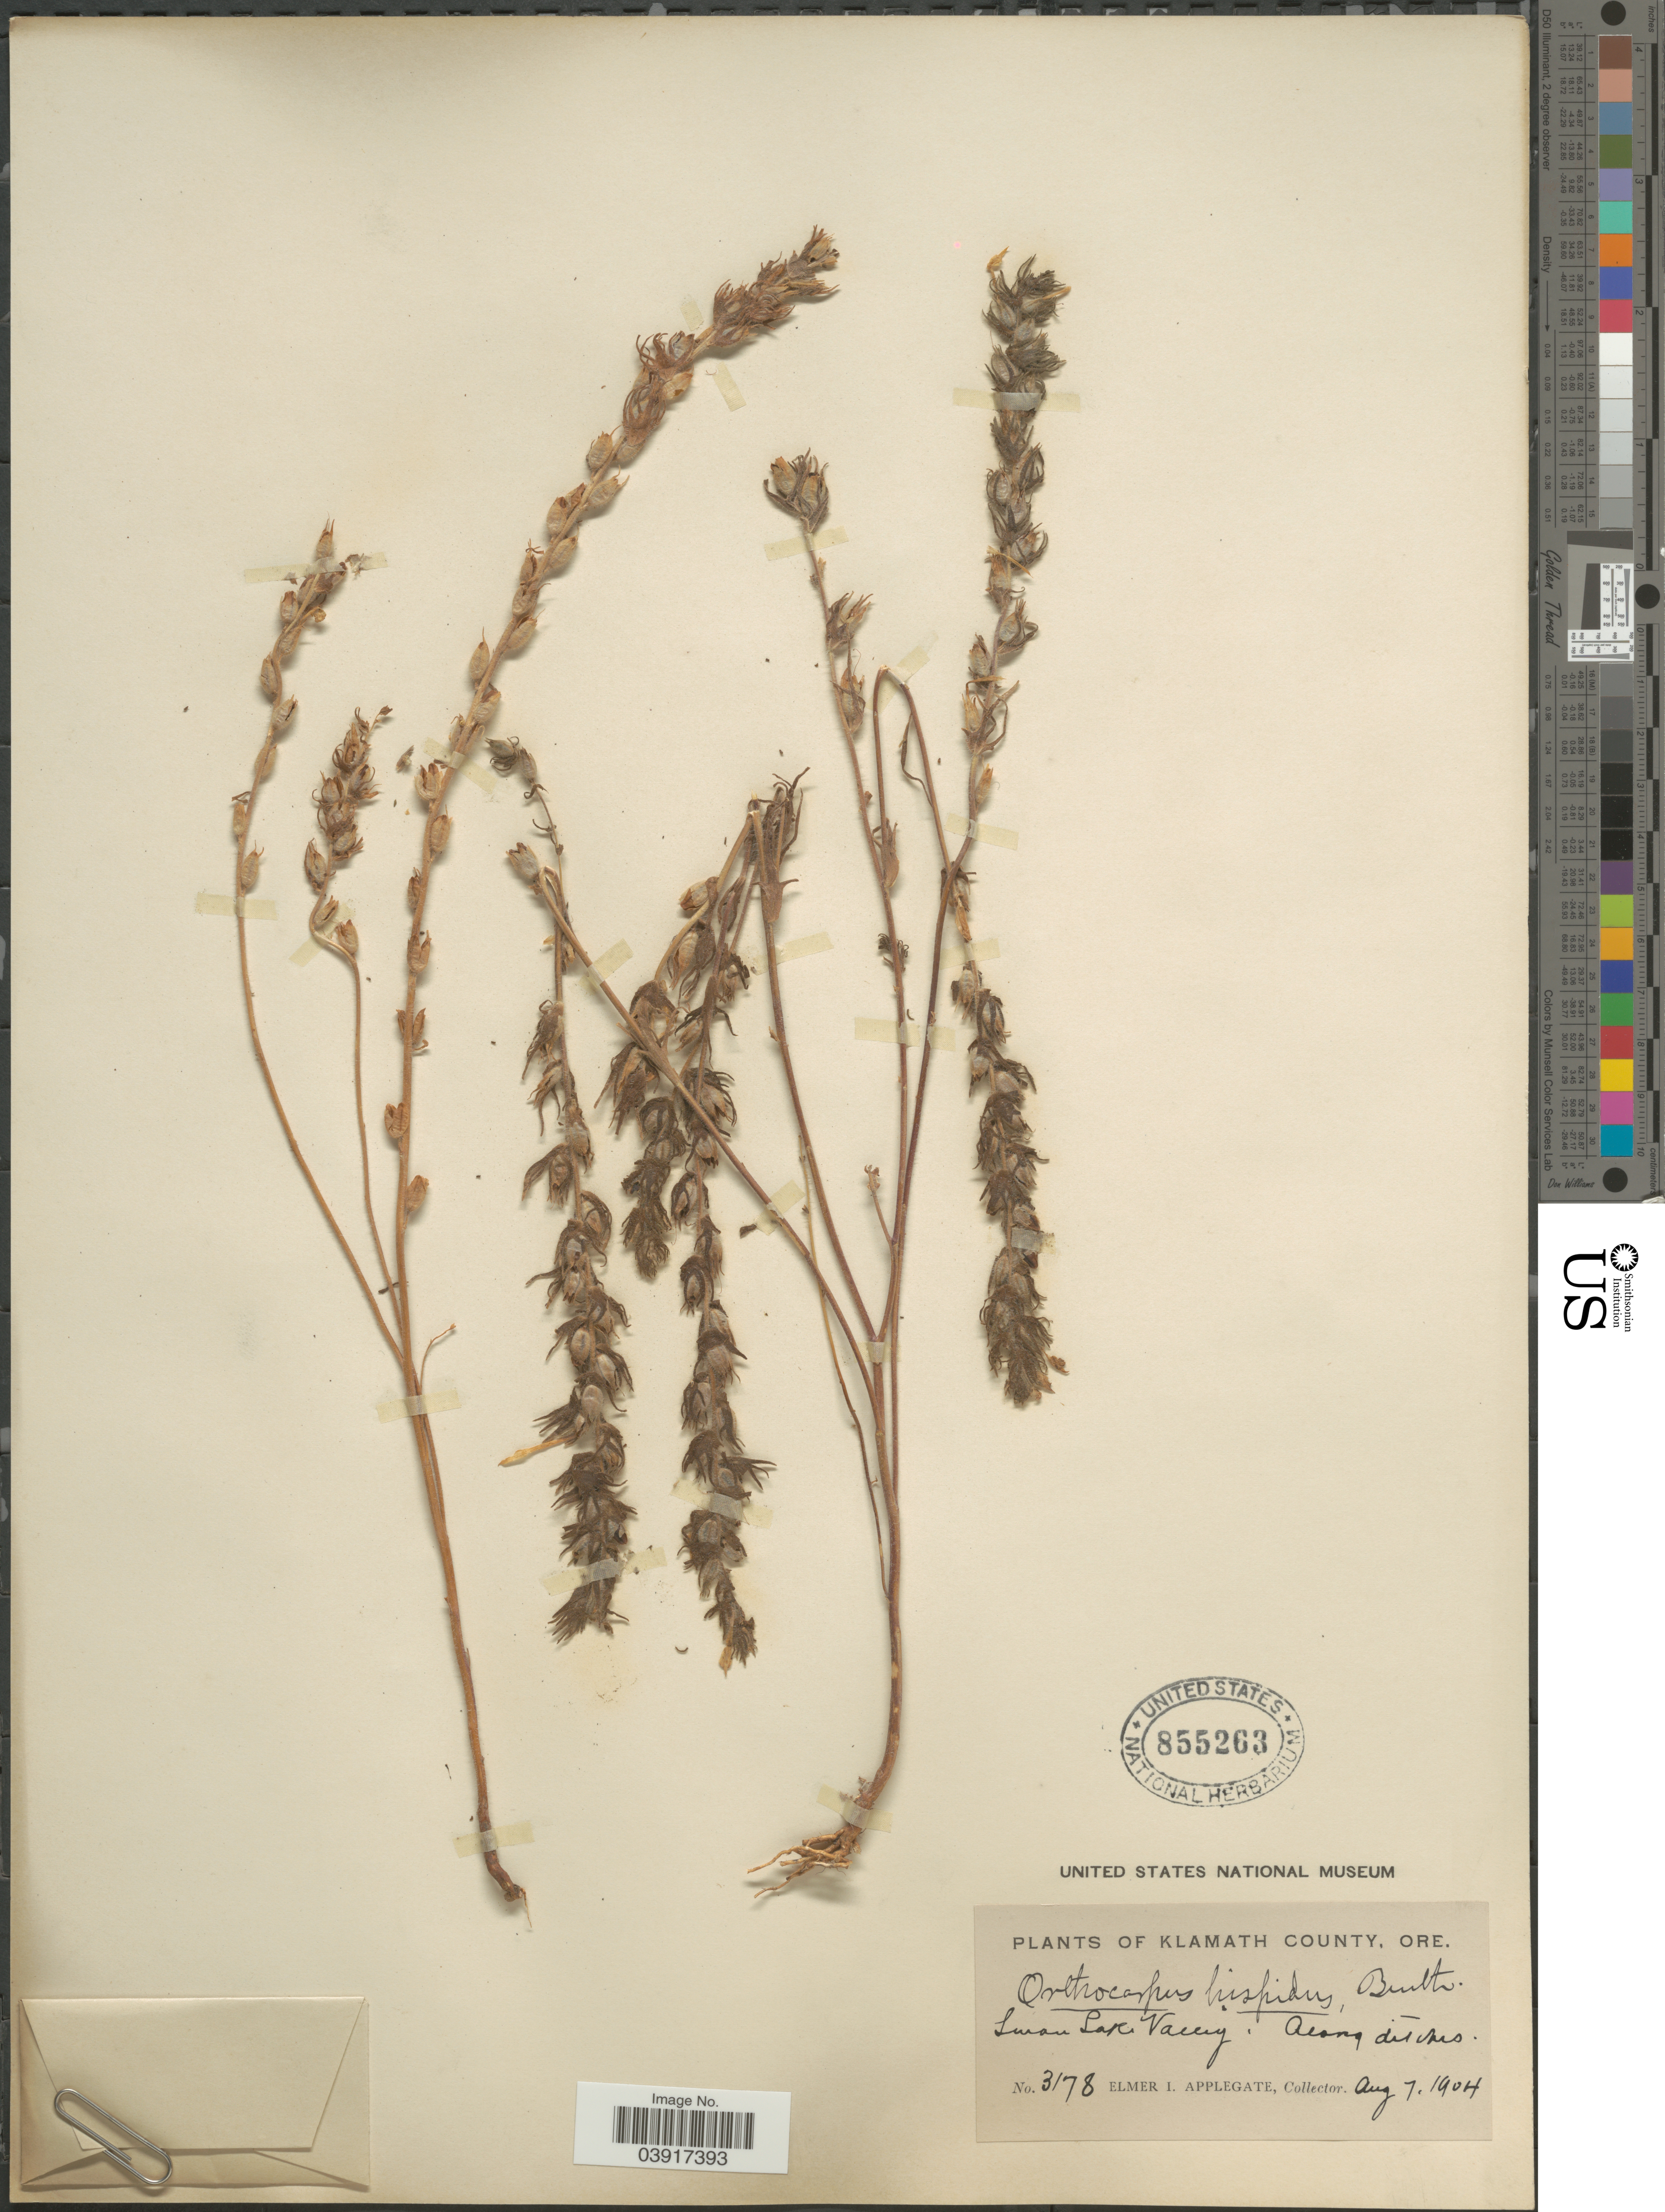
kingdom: Plantae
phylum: Tracheophyta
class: Magnoliopsida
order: Lamiales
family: Orobanchaceae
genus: Orthocarpus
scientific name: Orthocarpus hispidus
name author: Benth.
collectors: E. I. Applegate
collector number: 3178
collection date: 1904-08-07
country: United States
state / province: Oregon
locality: Klamath County. Swan Lake Valley.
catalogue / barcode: US 855263